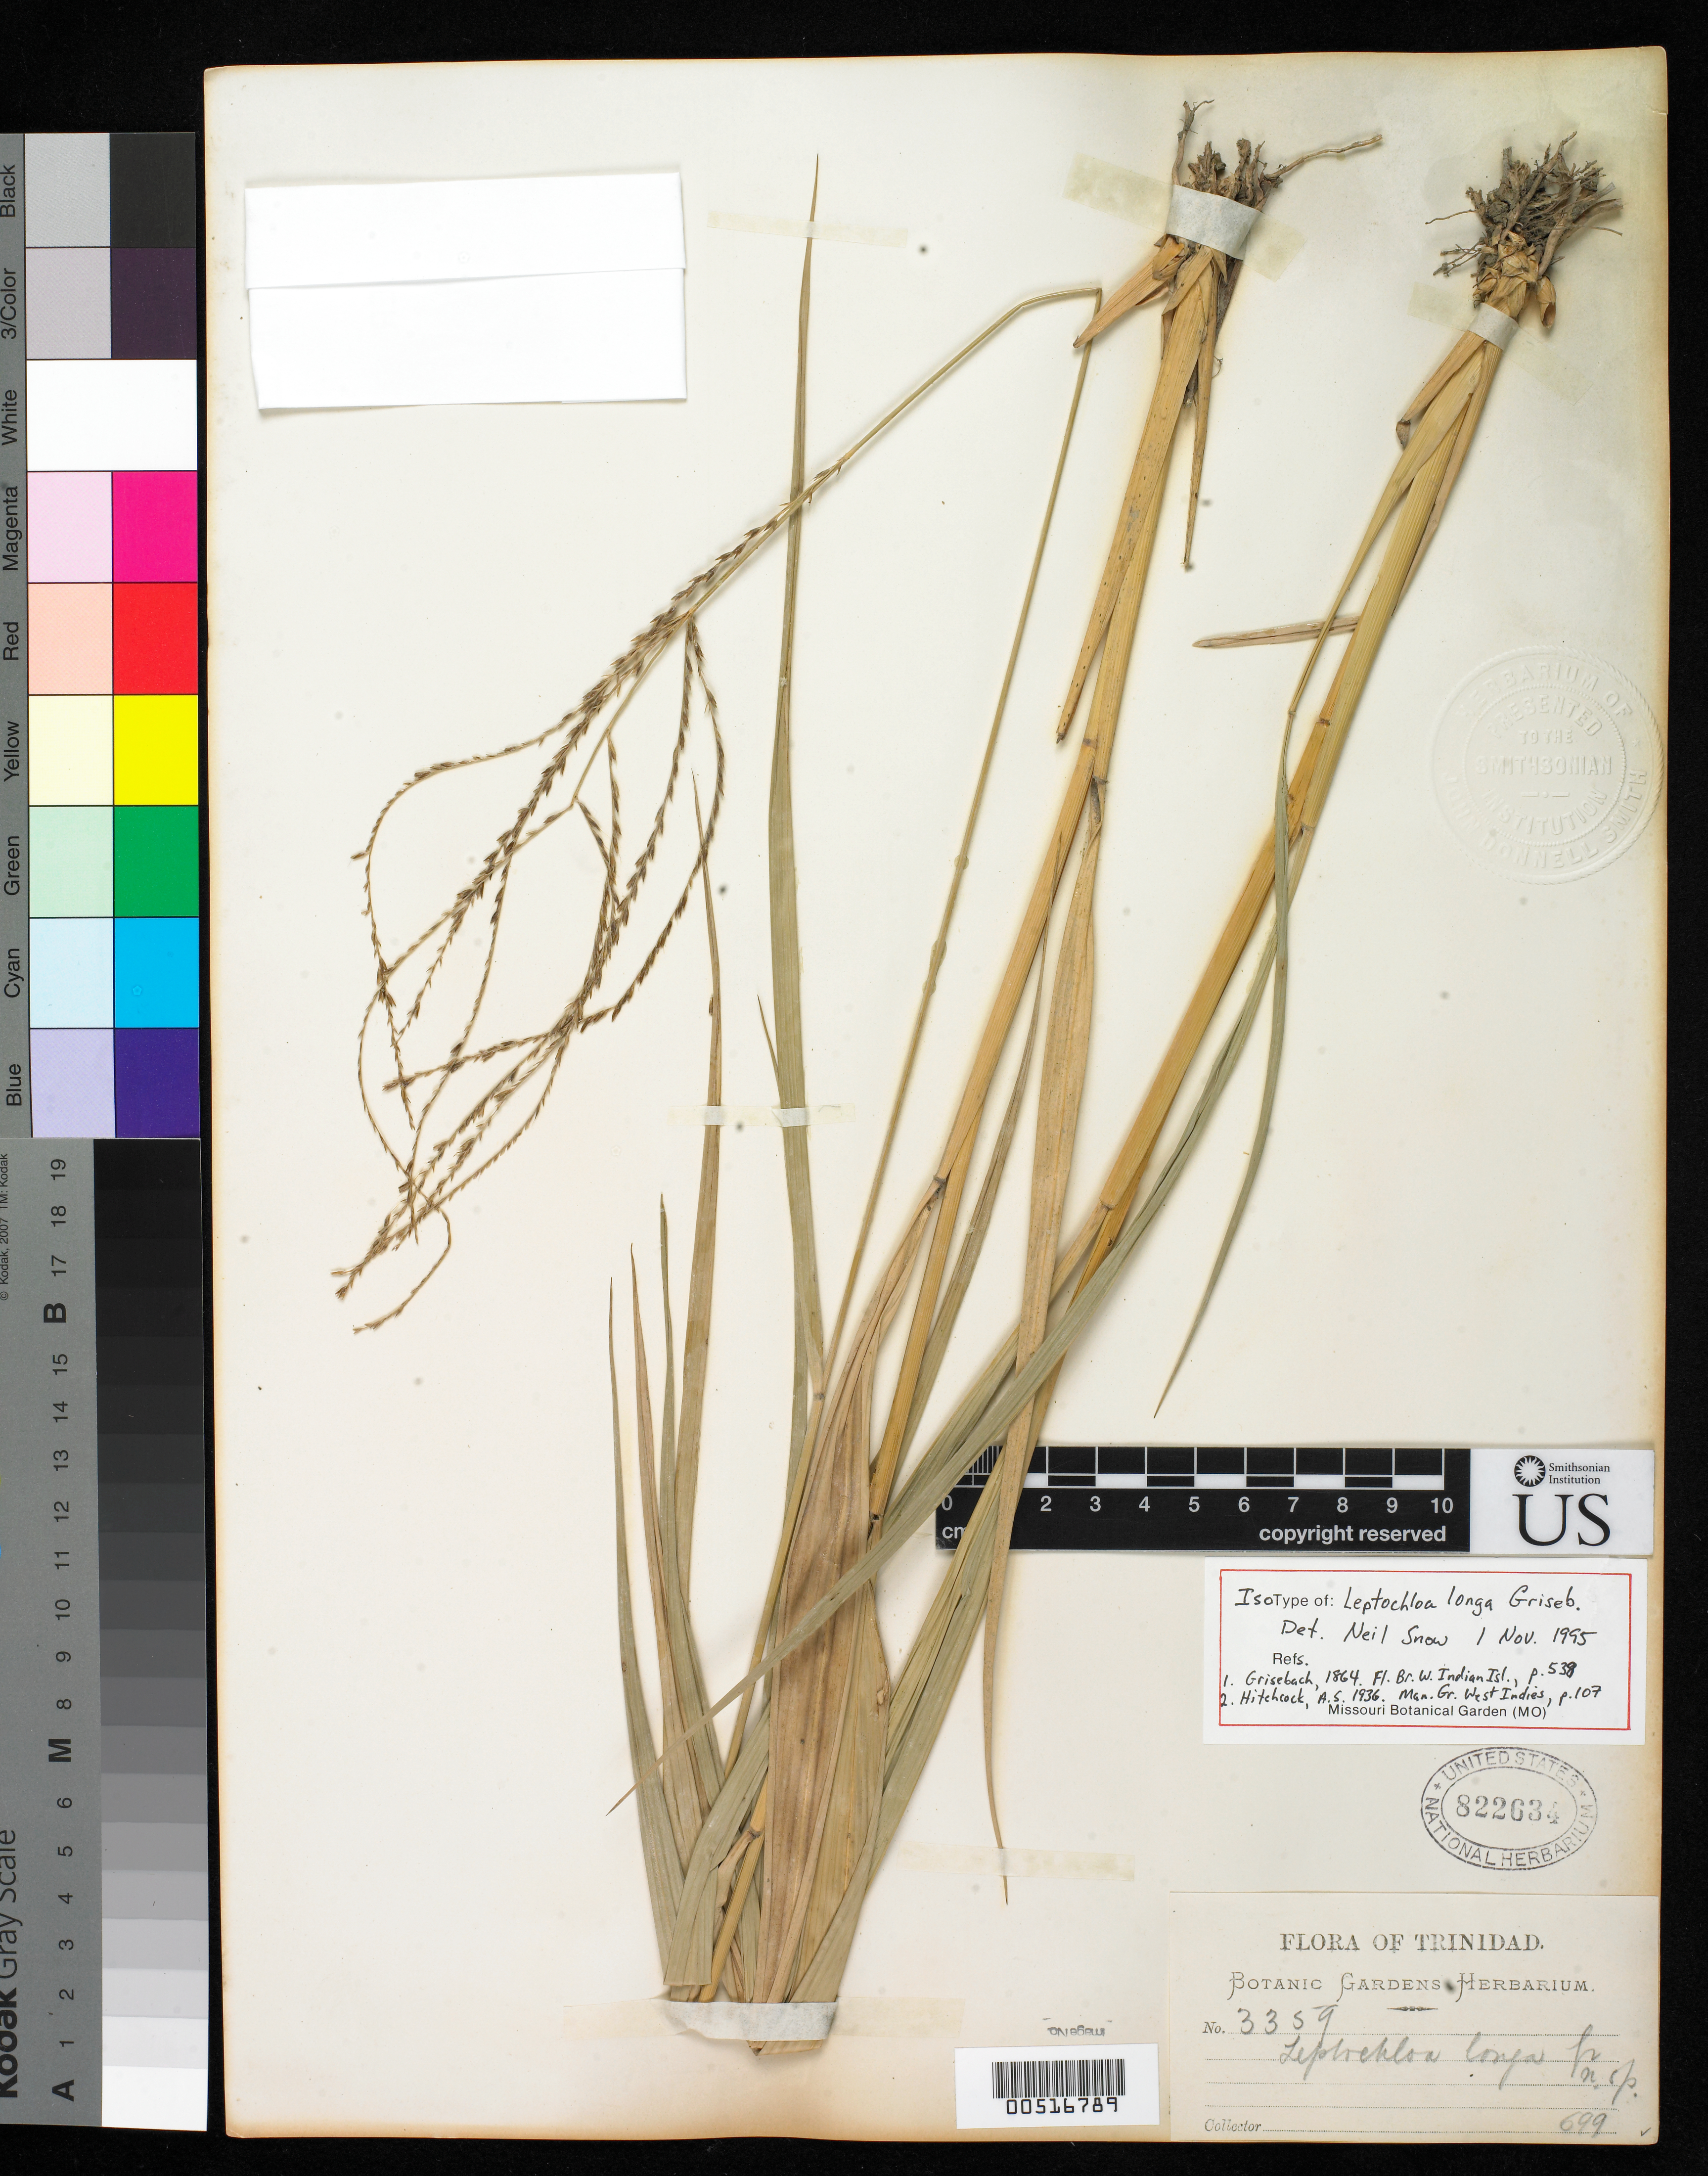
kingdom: Plantae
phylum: Tracheophyta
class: Liliopsida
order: Poales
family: Poaceae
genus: Leptochloa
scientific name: Leptochloa longa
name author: Griseb.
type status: Isotype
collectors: A. H. R. Grisebach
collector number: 3359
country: Trinidad and Tobago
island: Trinidad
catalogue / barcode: US 822634